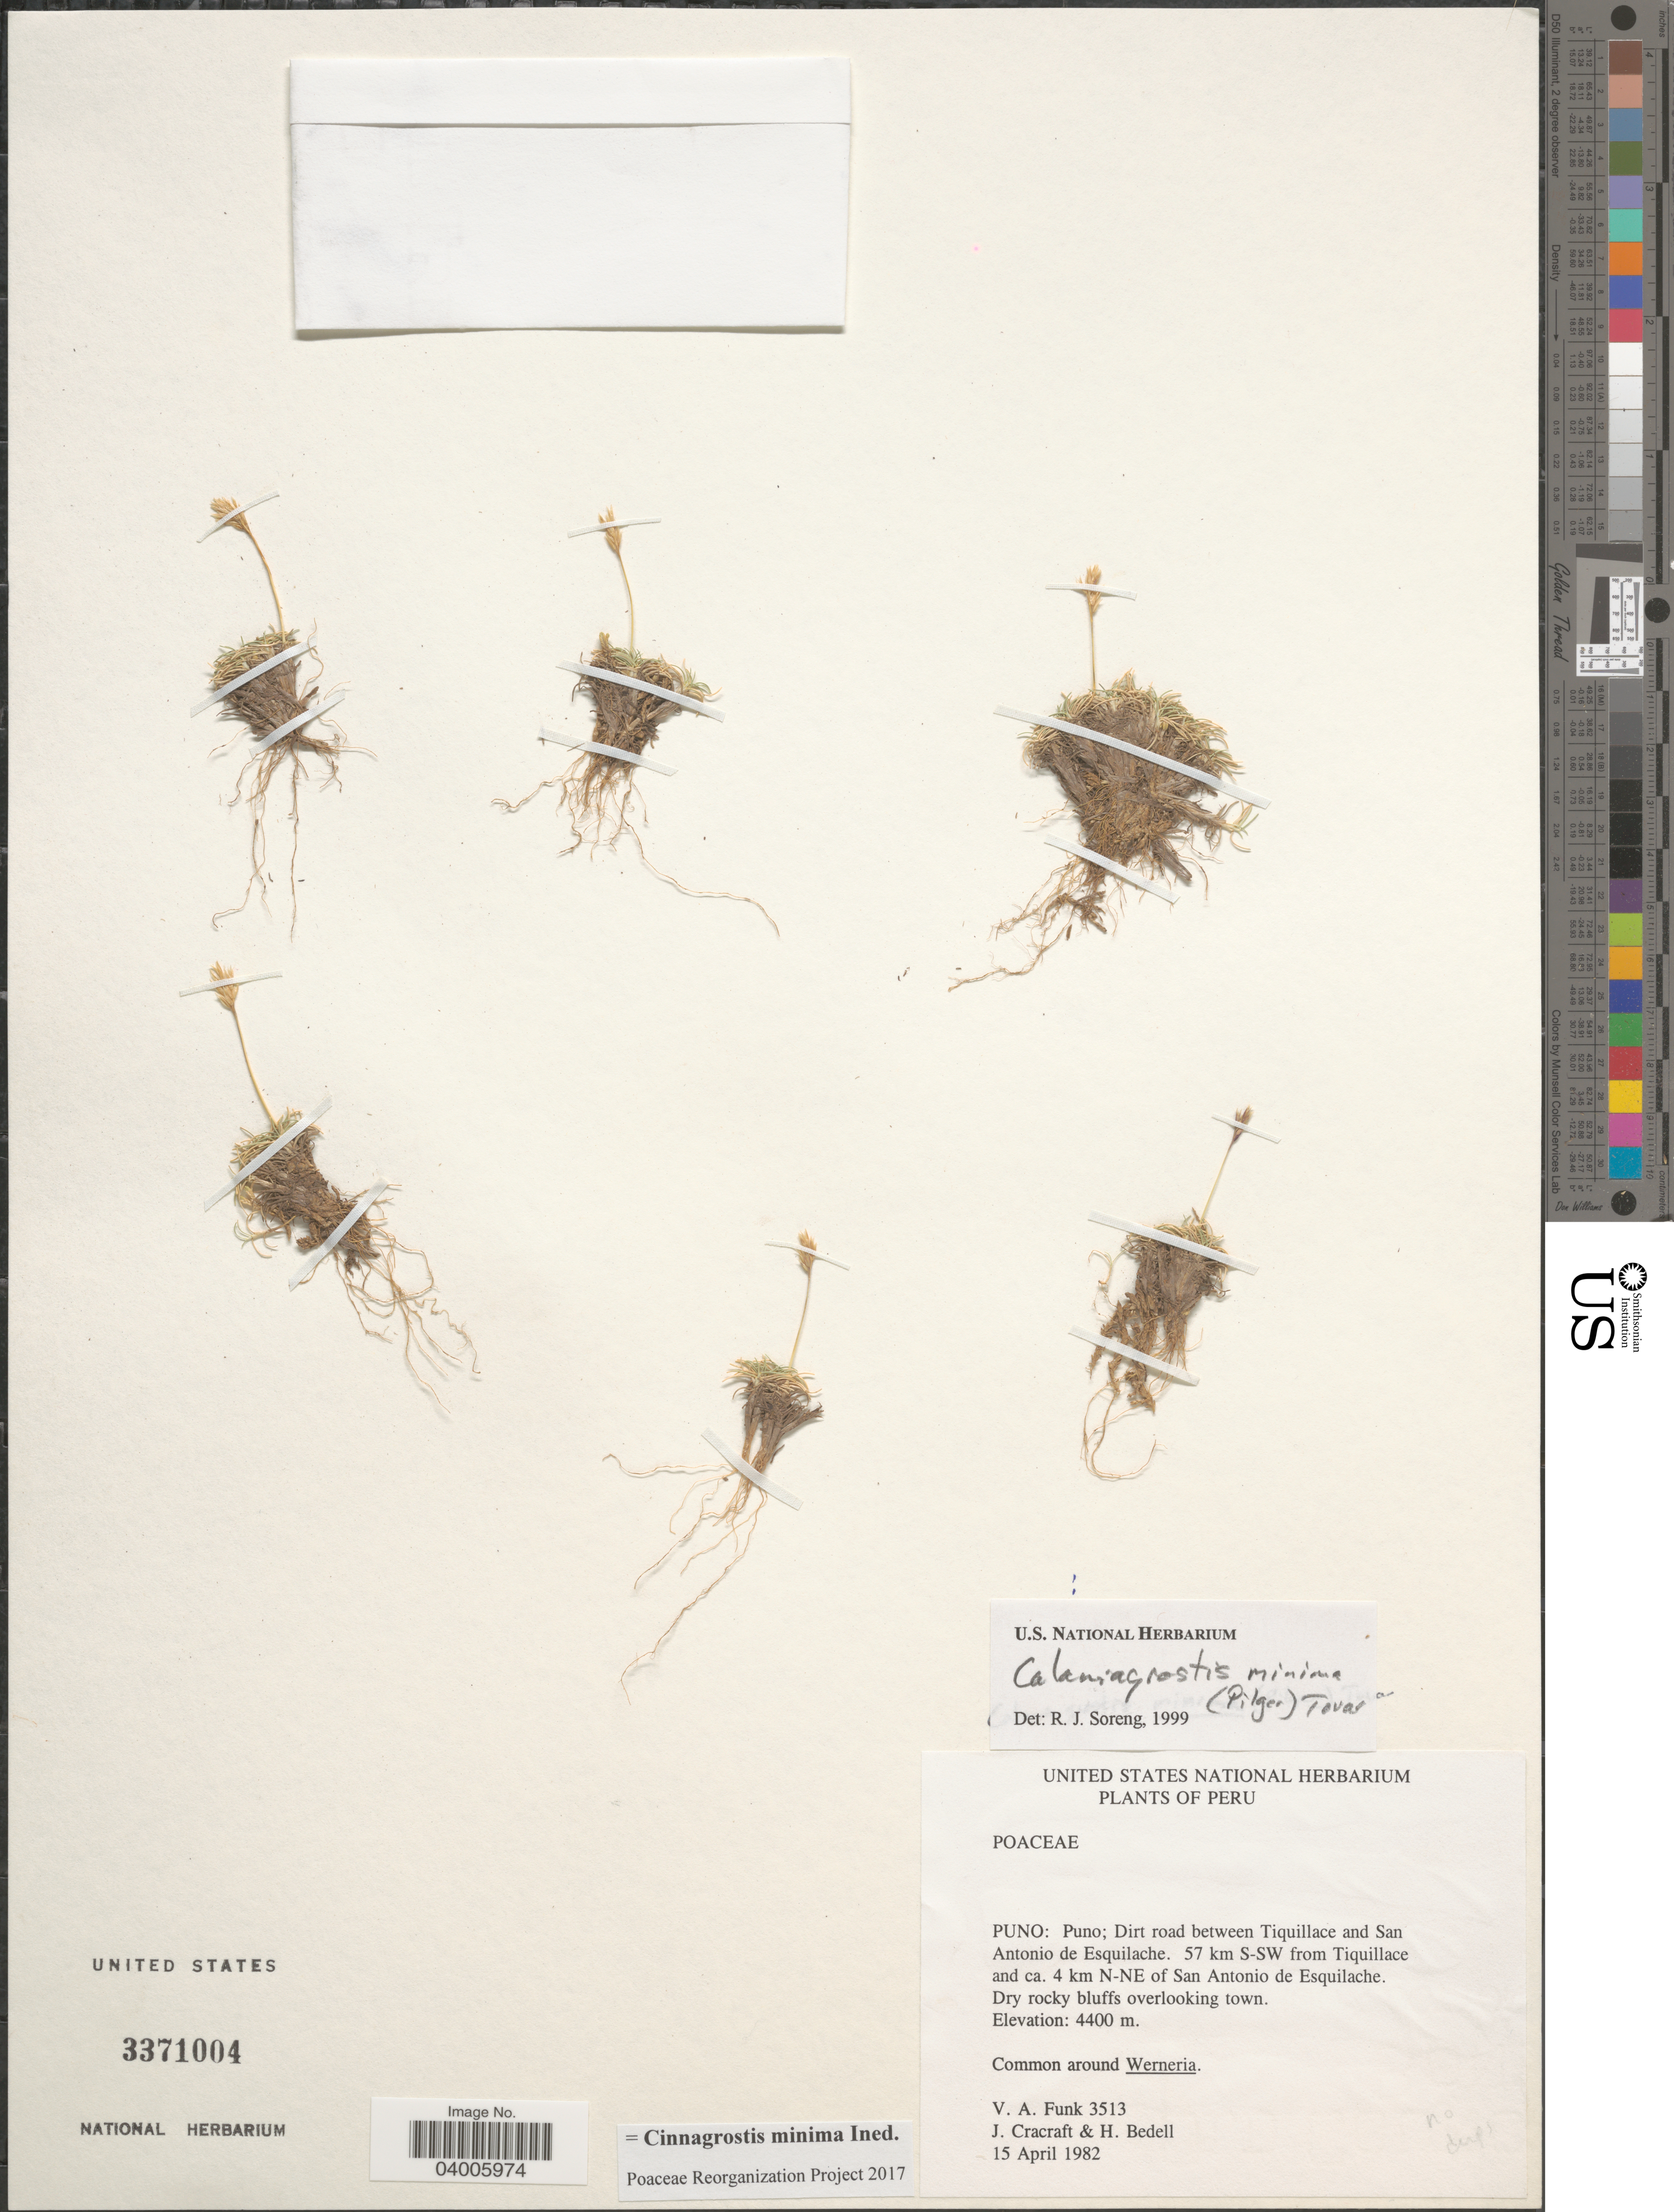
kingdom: Plantae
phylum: Tracheophyta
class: Liliopsida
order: Poales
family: Poaceae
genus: Cinnagrostis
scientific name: Cinnagrostis mollis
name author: (Pilg.) P.M. Peterson et al.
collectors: V. Funk, J. L. Cracraft & H. Bedell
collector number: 3513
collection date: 1982-04-15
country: Peru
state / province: Puno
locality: Puno; Dirt road between Tiquillace and San Antonio de Esquilache. 57 km S-SW from Tiquillace and ca. 4 km N-NE of San Antonio de Esquilache.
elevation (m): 4400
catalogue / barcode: US 3371004